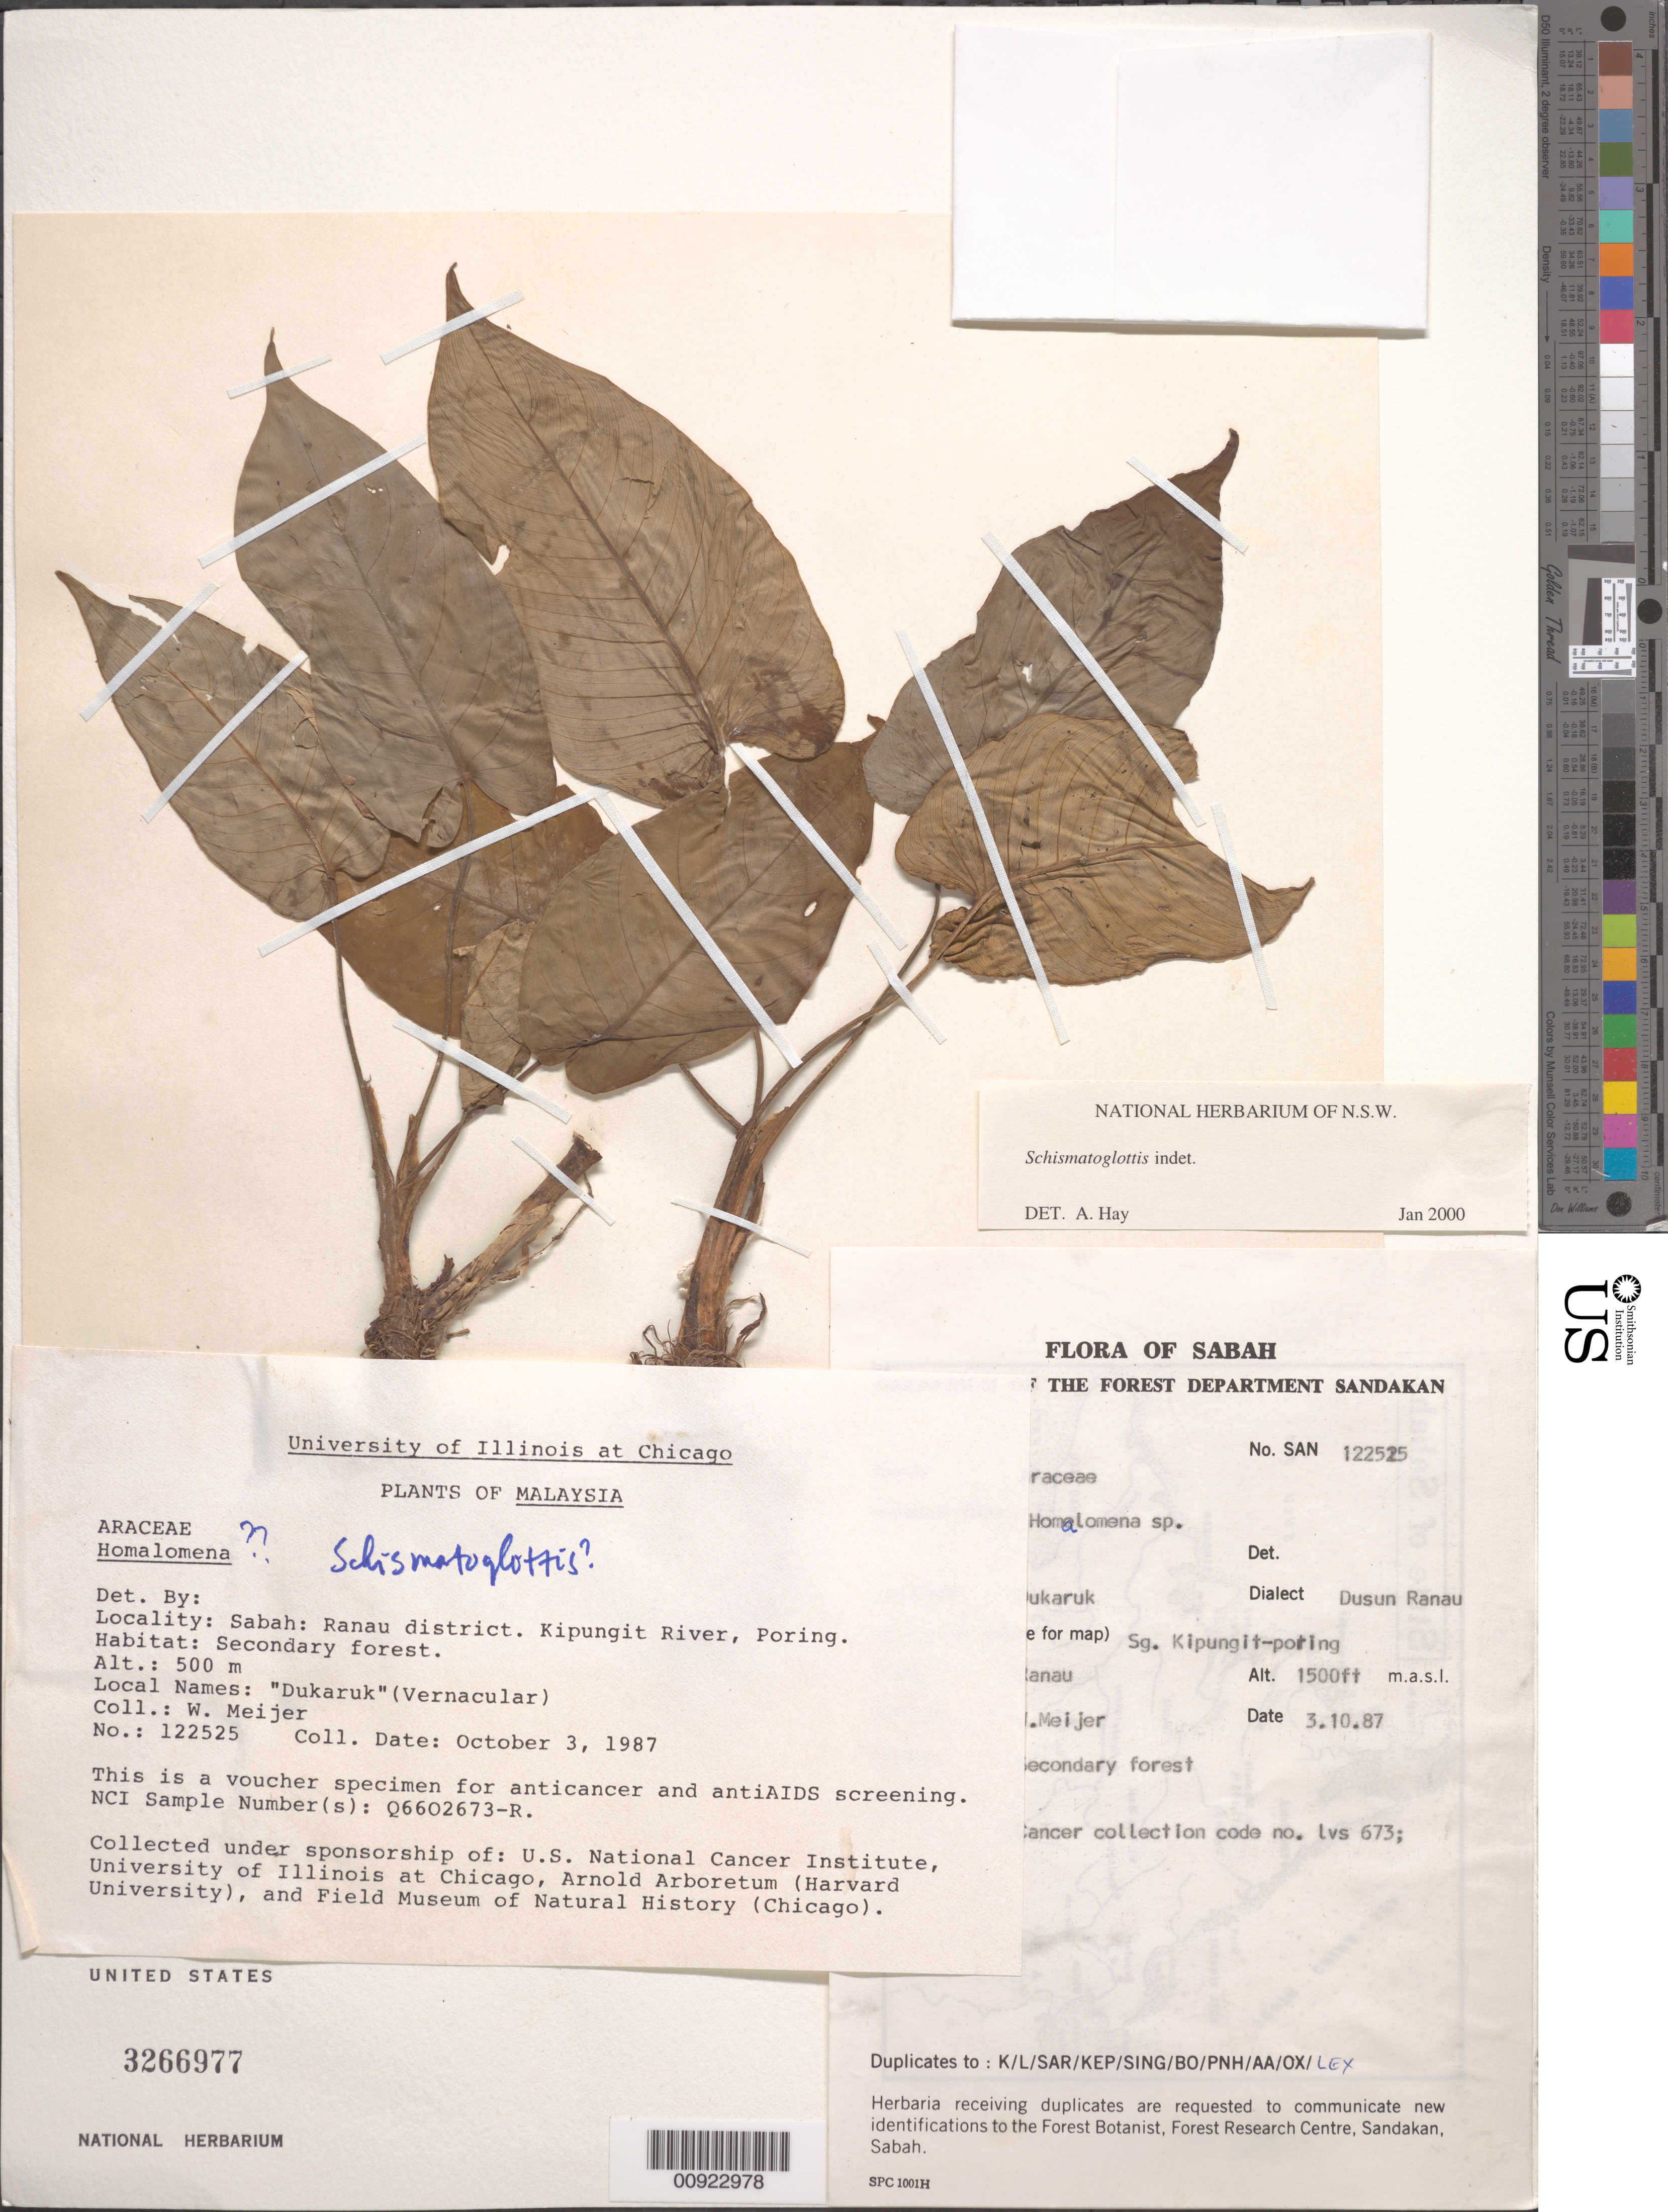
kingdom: Plantae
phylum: Tracheophyta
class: Liliopsida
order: Alismatales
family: Araceae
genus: Schismatoglottis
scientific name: Schismatoglottis sp.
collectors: W. Meijer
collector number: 122525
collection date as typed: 03 Oct 1987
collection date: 1987-10-03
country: Malaysia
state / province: Sabah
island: Sabah I.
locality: Sabah: Ranau district. Kipungit River, Poring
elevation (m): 500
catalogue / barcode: US 3266977